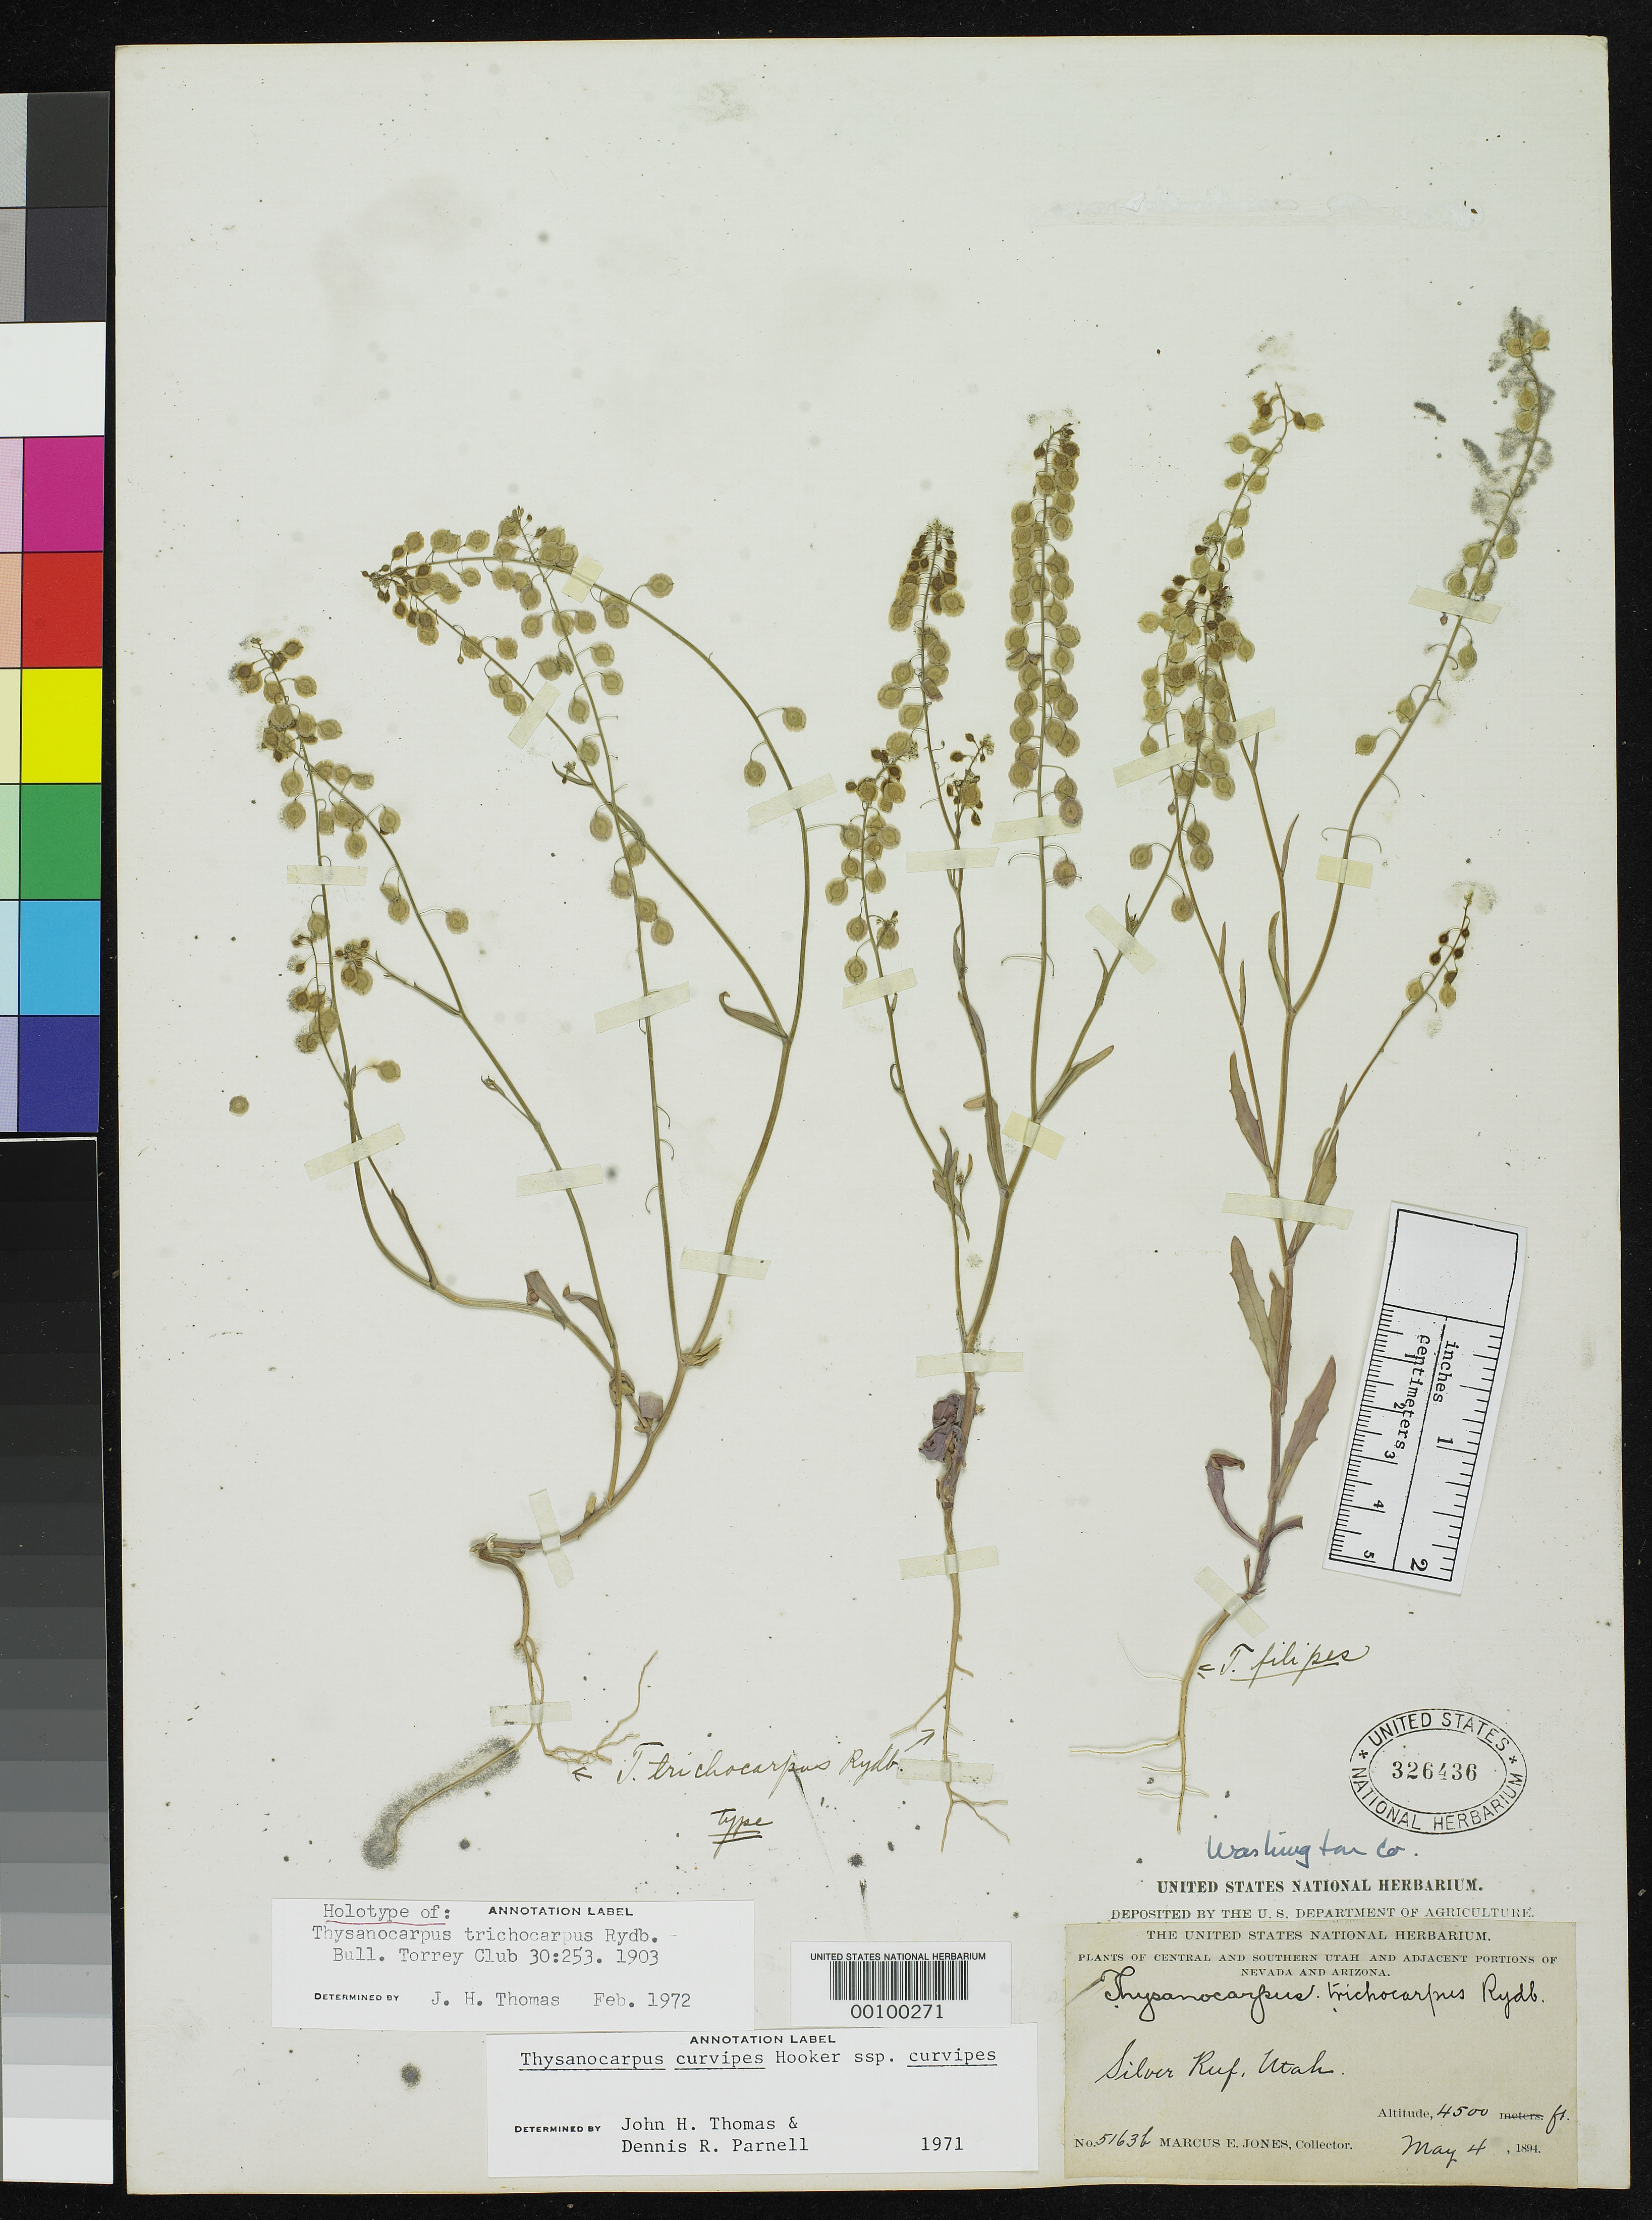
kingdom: Plantae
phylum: Tracheophyta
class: Magnoliopsida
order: Brassicales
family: Brassicaceae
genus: Thysanocarpus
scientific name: Thysanocarpus trichocarpus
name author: Rydb.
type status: Holotype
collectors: M. E. Jones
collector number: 5163 b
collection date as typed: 04 May 1894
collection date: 1894-05-04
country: United States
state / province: Utah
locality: Silver Reef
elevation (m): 1372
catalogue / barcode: US 326436